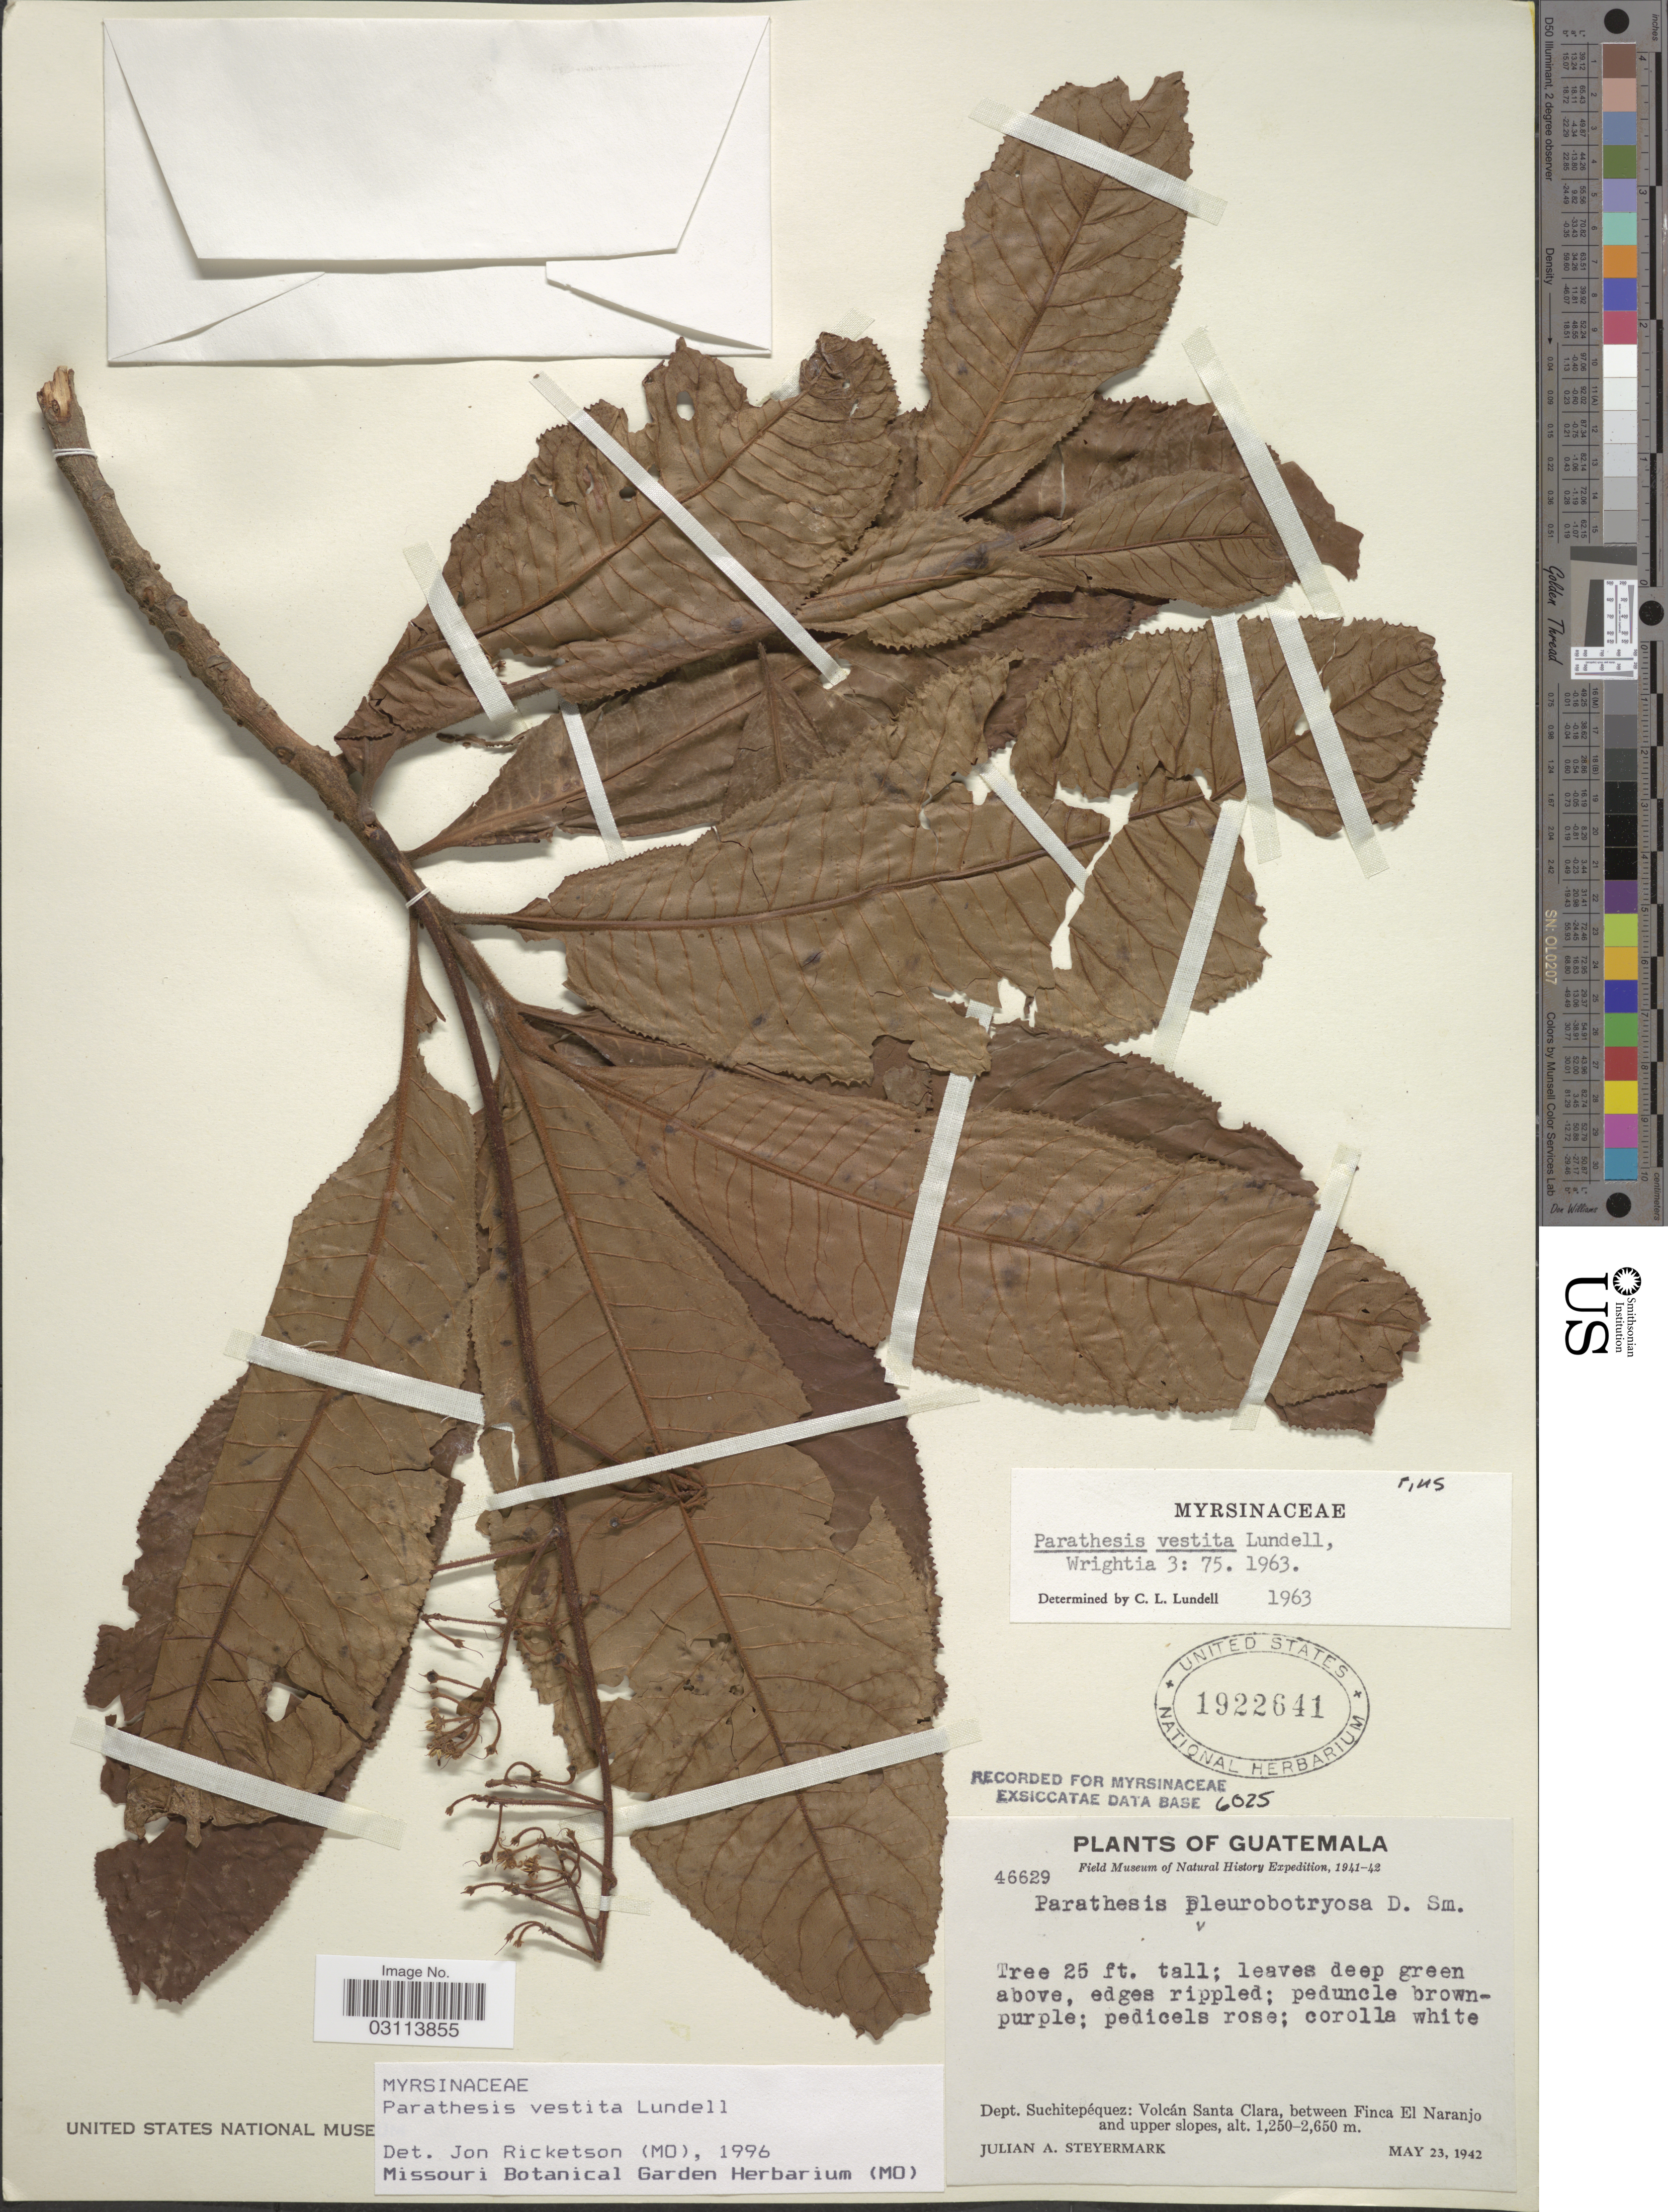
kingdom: Plantae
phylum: Tracheophyta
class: Magnoliopsida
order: Ericales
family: Primulaceae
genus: Parathesis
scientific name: Parathesis vestita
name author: Lundell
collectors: J. Steyermark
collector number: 46629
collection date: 1942-05-23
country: Guatemala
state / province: Suchitepéquez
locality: Dept. Suchitepéquez: Volcán Santa Clara, between finca El Naranjo and upper slopes.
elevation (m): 1250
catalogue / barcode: US 1922641